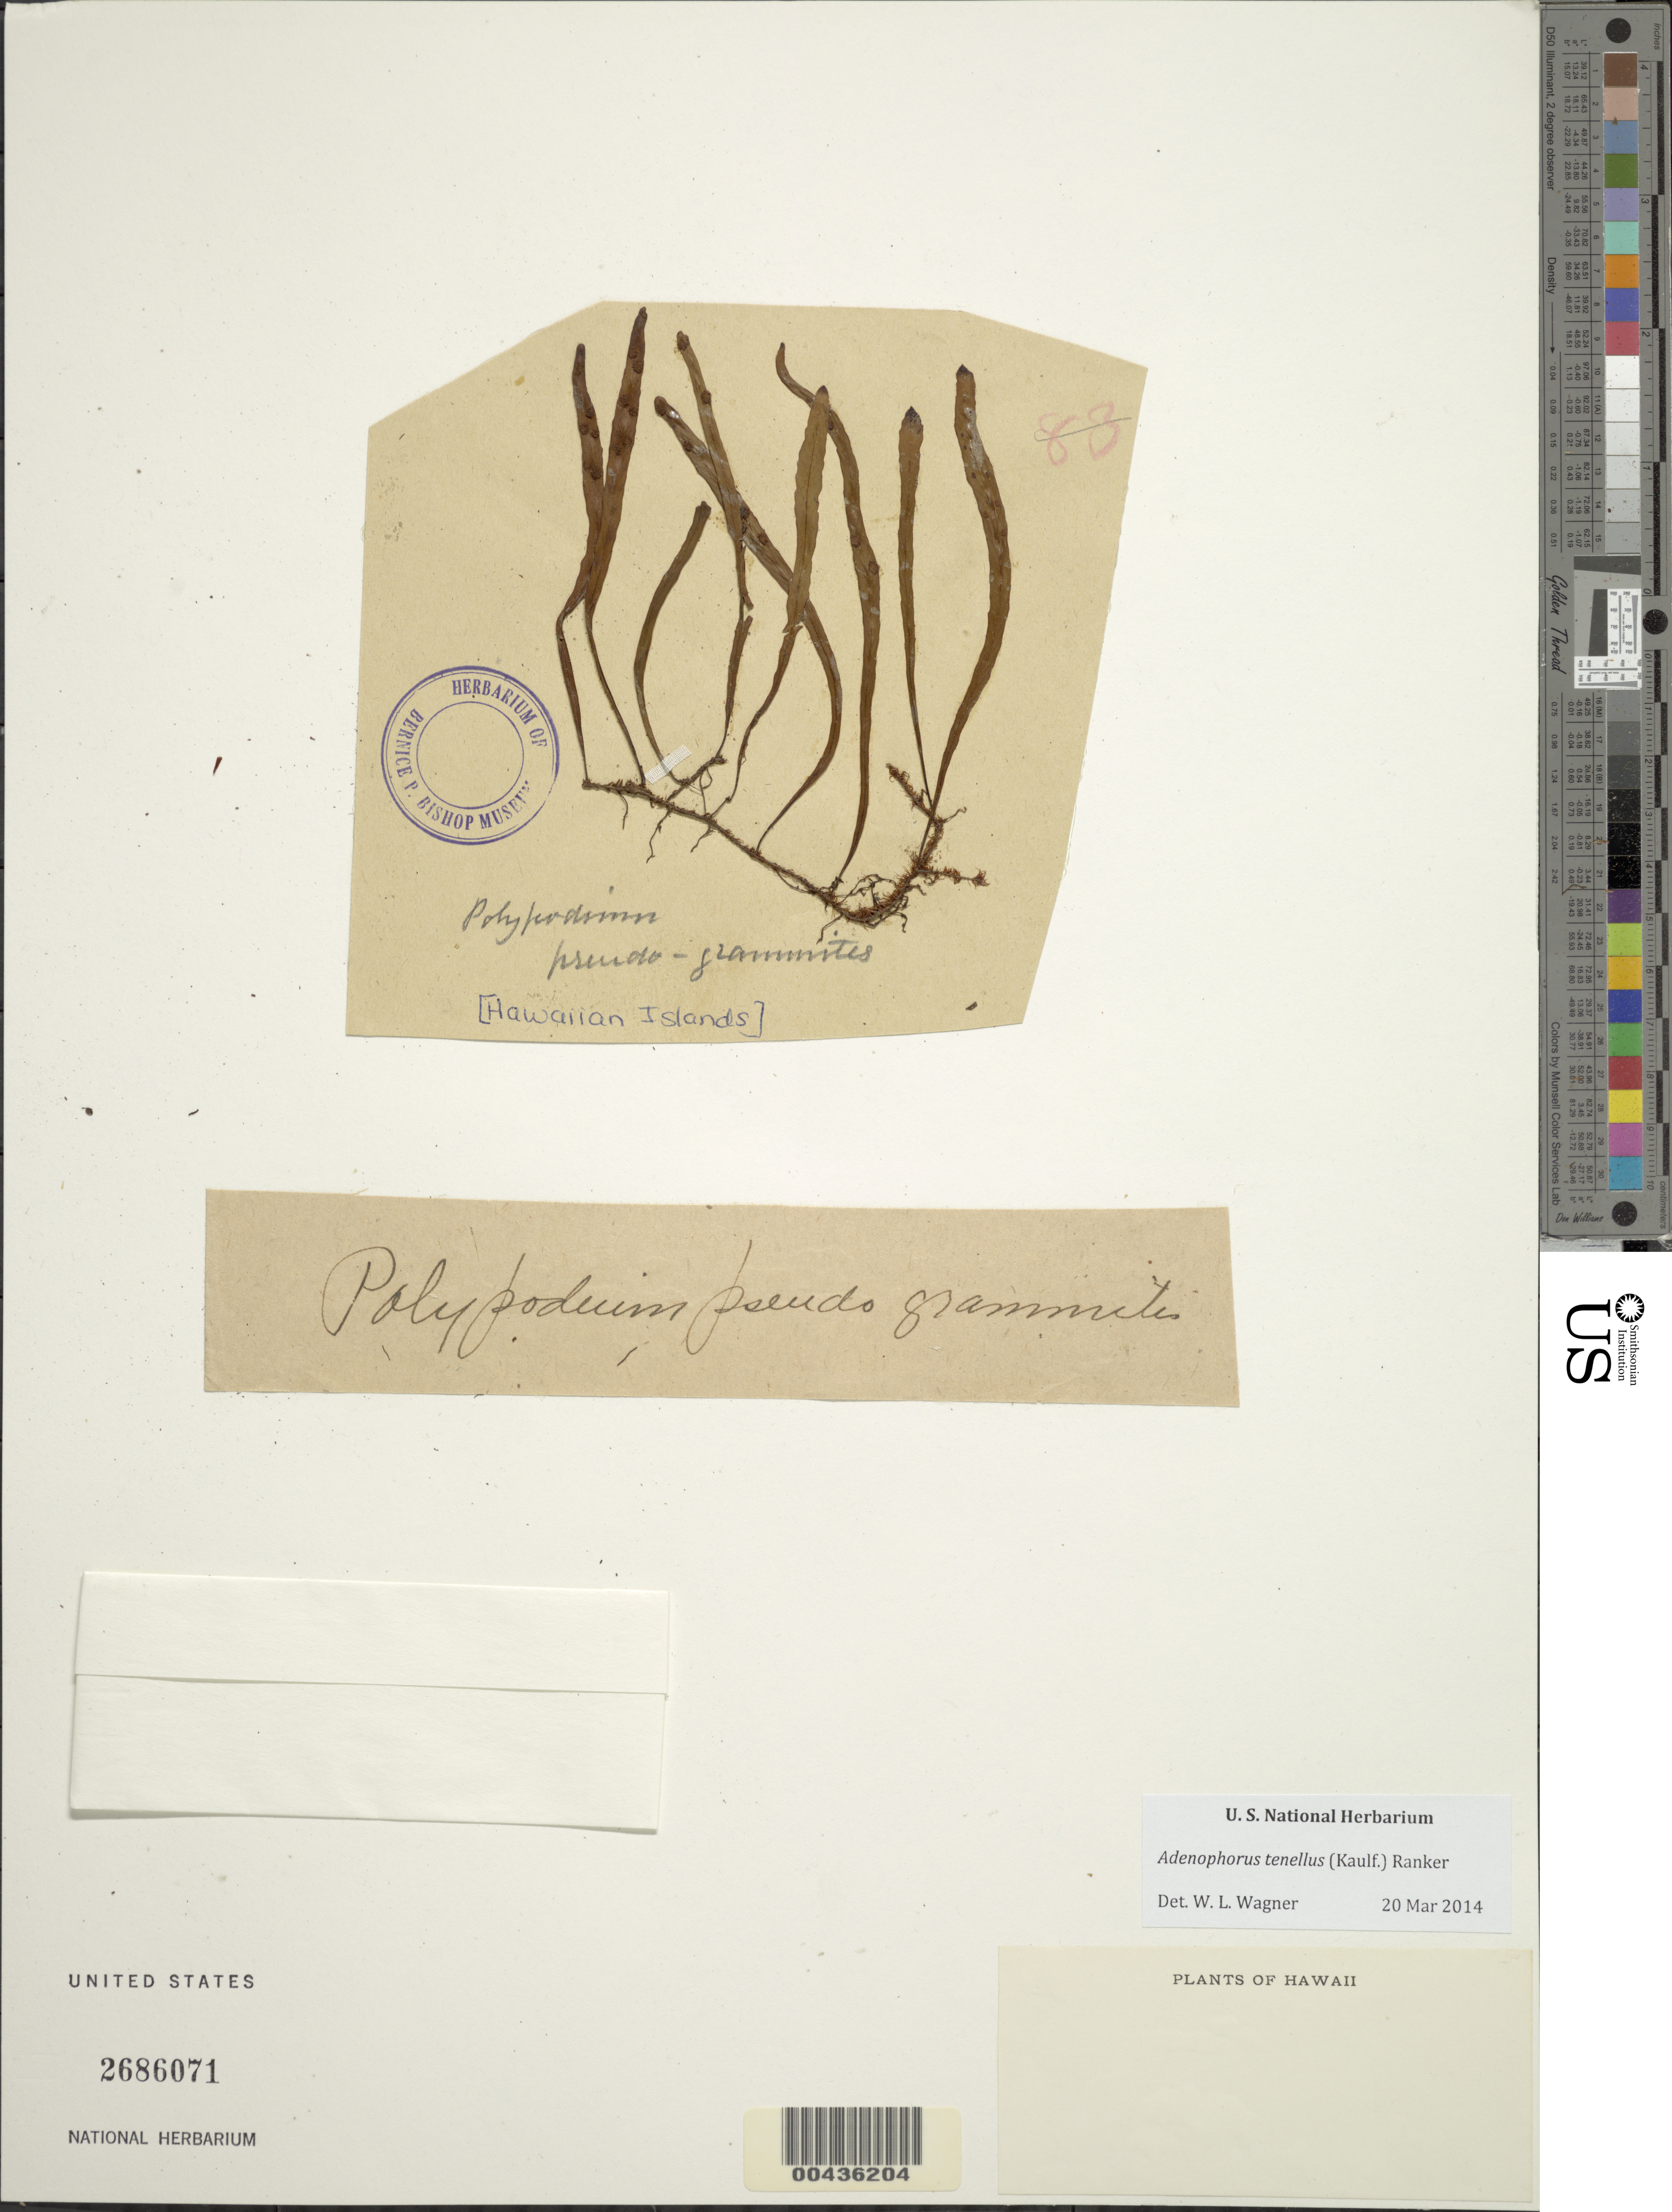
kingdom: Plantae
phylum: Tracheophyta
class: Polypodiopsida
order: Polypodiales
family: Polypodiaceae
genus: Adenophorus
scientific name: Adenophorus tenellus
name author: (Kaulf.) Ranker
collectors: W. Hillebrand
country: United States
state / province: Hawaii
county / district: Kauai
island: Kaua'i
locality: Hawaiian Islands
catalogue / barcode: US 2686071